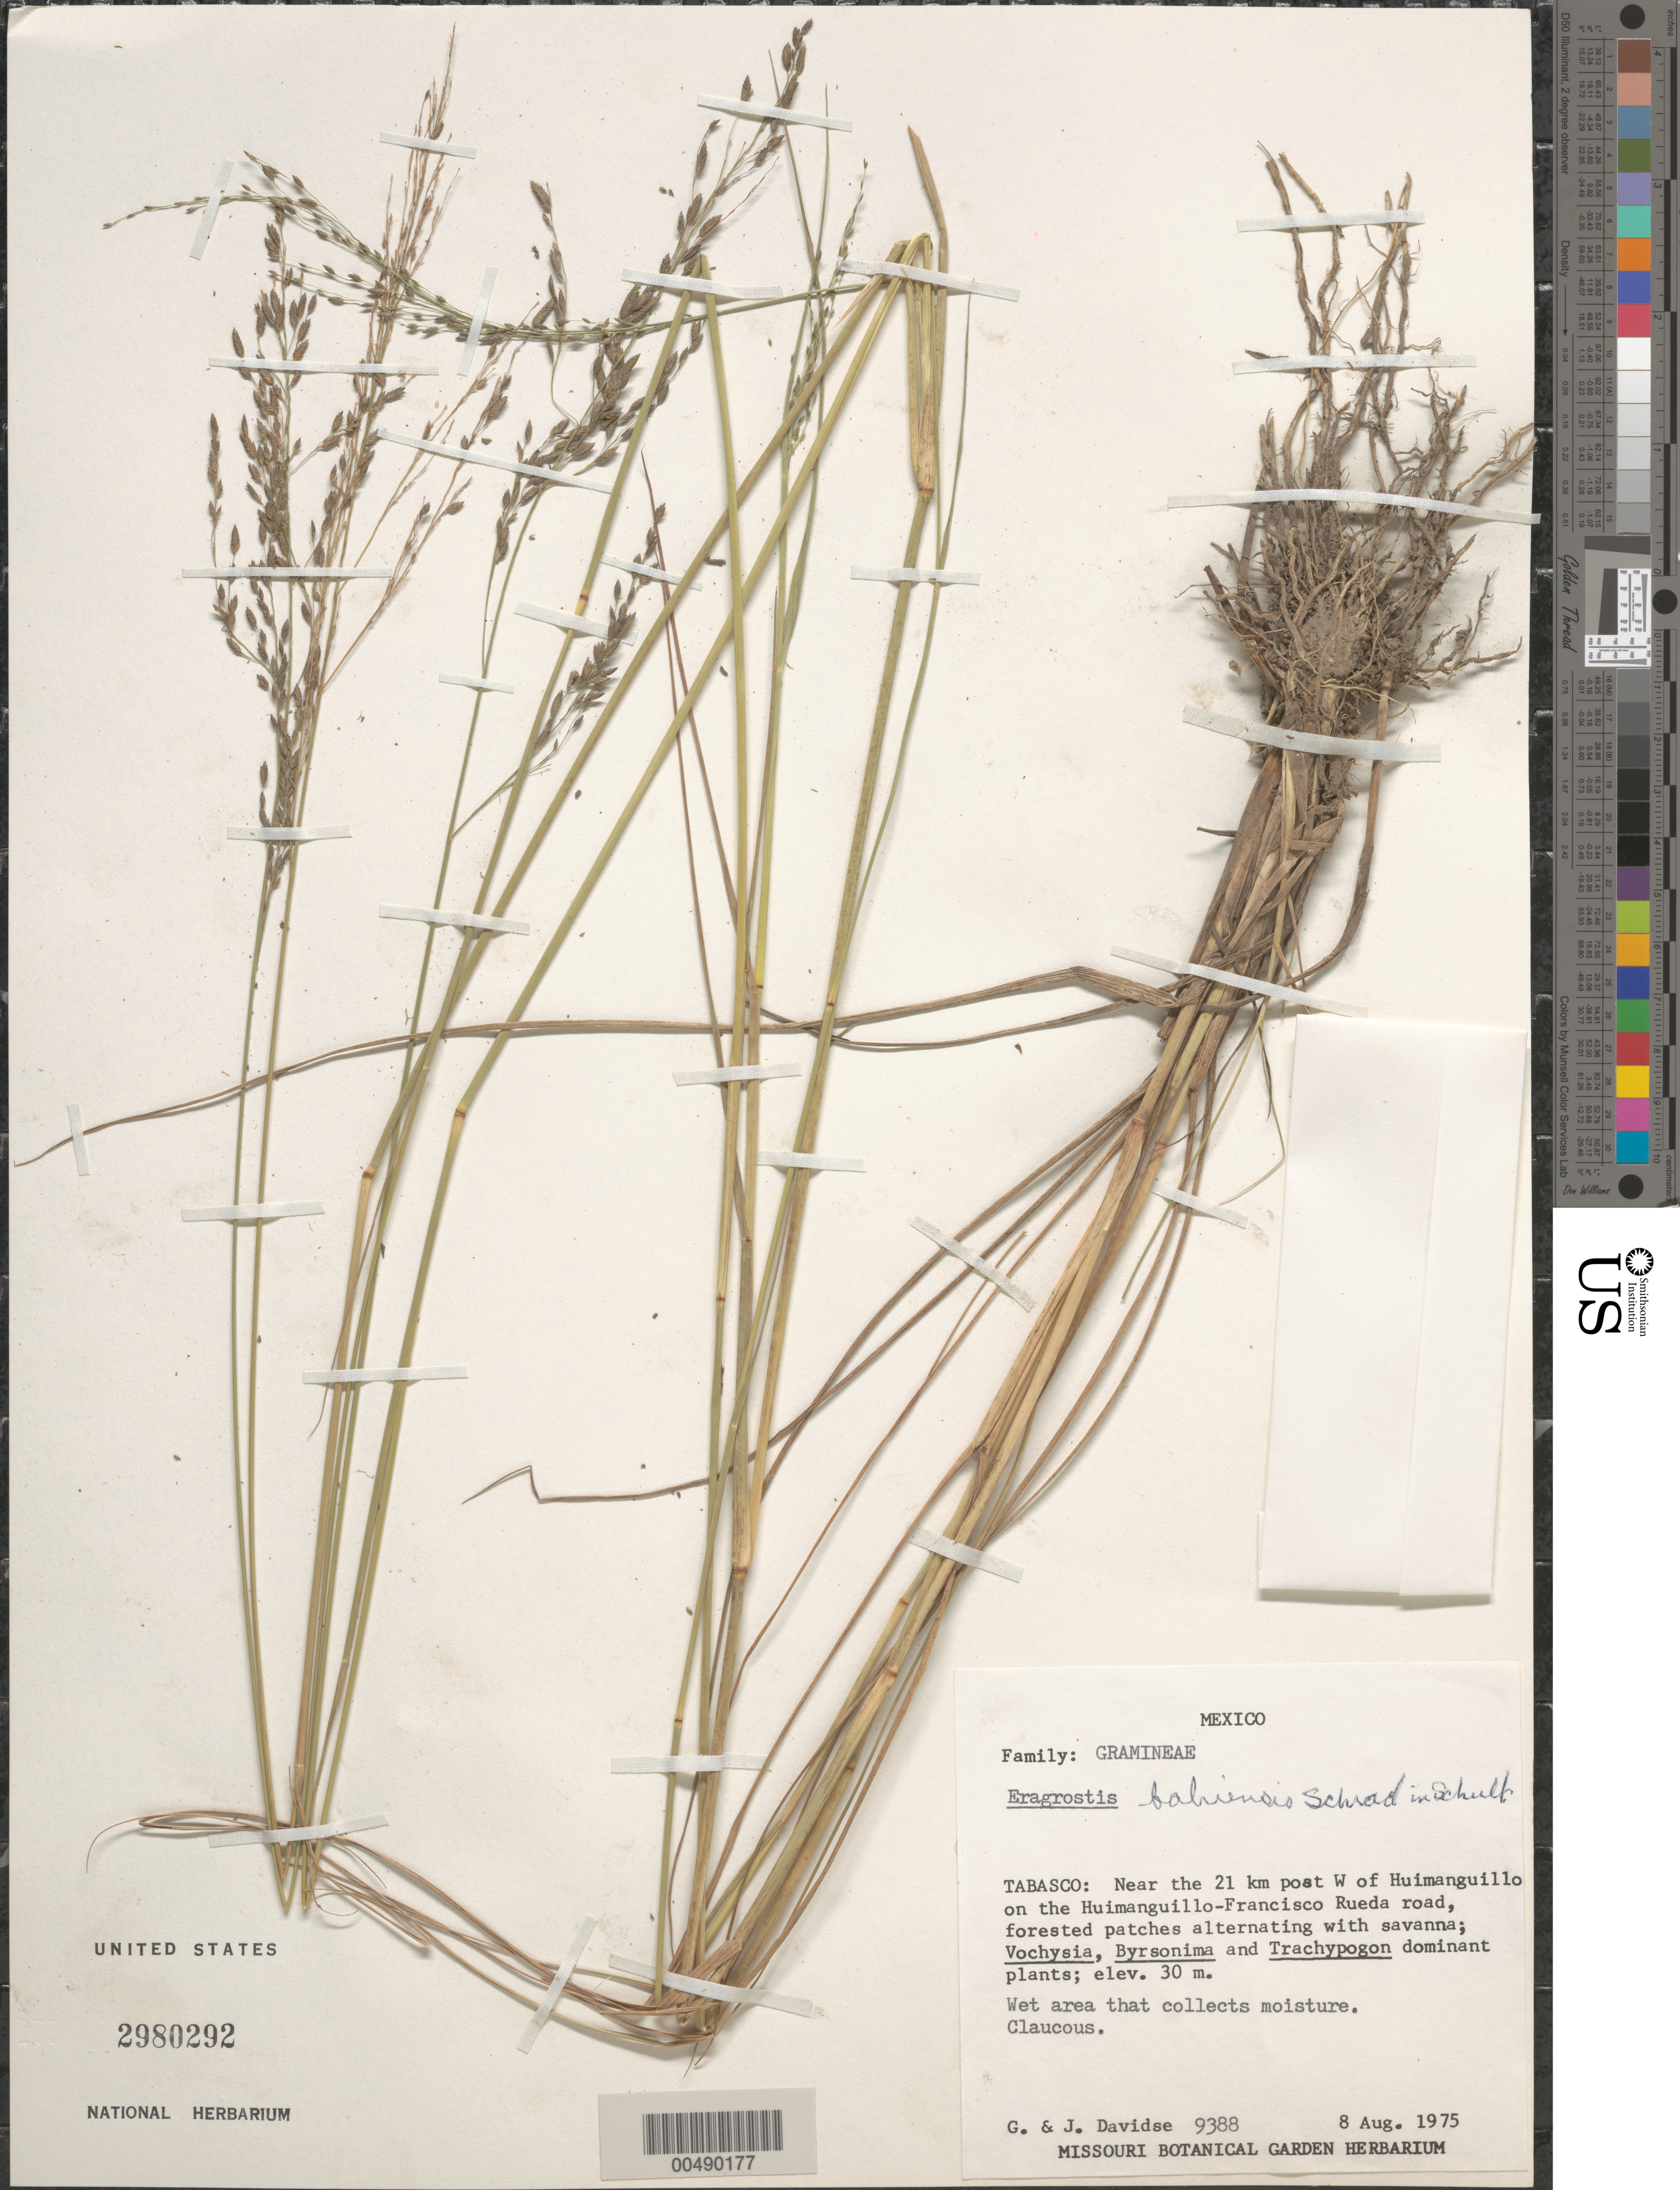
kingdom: Plantae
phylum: Tracheophyta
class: Liliopsida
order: Poales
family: Poaceae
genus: Eragrostis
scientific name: Eragrostis bahiensis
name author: Schrad. ex Schult.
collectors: G. Davidse & J. Davidse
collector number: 9388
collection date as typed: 8 Aug 1975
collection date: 1975-08-08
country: Mexico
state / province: Tabasco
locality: Near the 21 km post W of Huimanguillo on the Huimanguillo-Francisco Rueda rd.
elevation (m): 30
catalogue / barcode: US 2980292